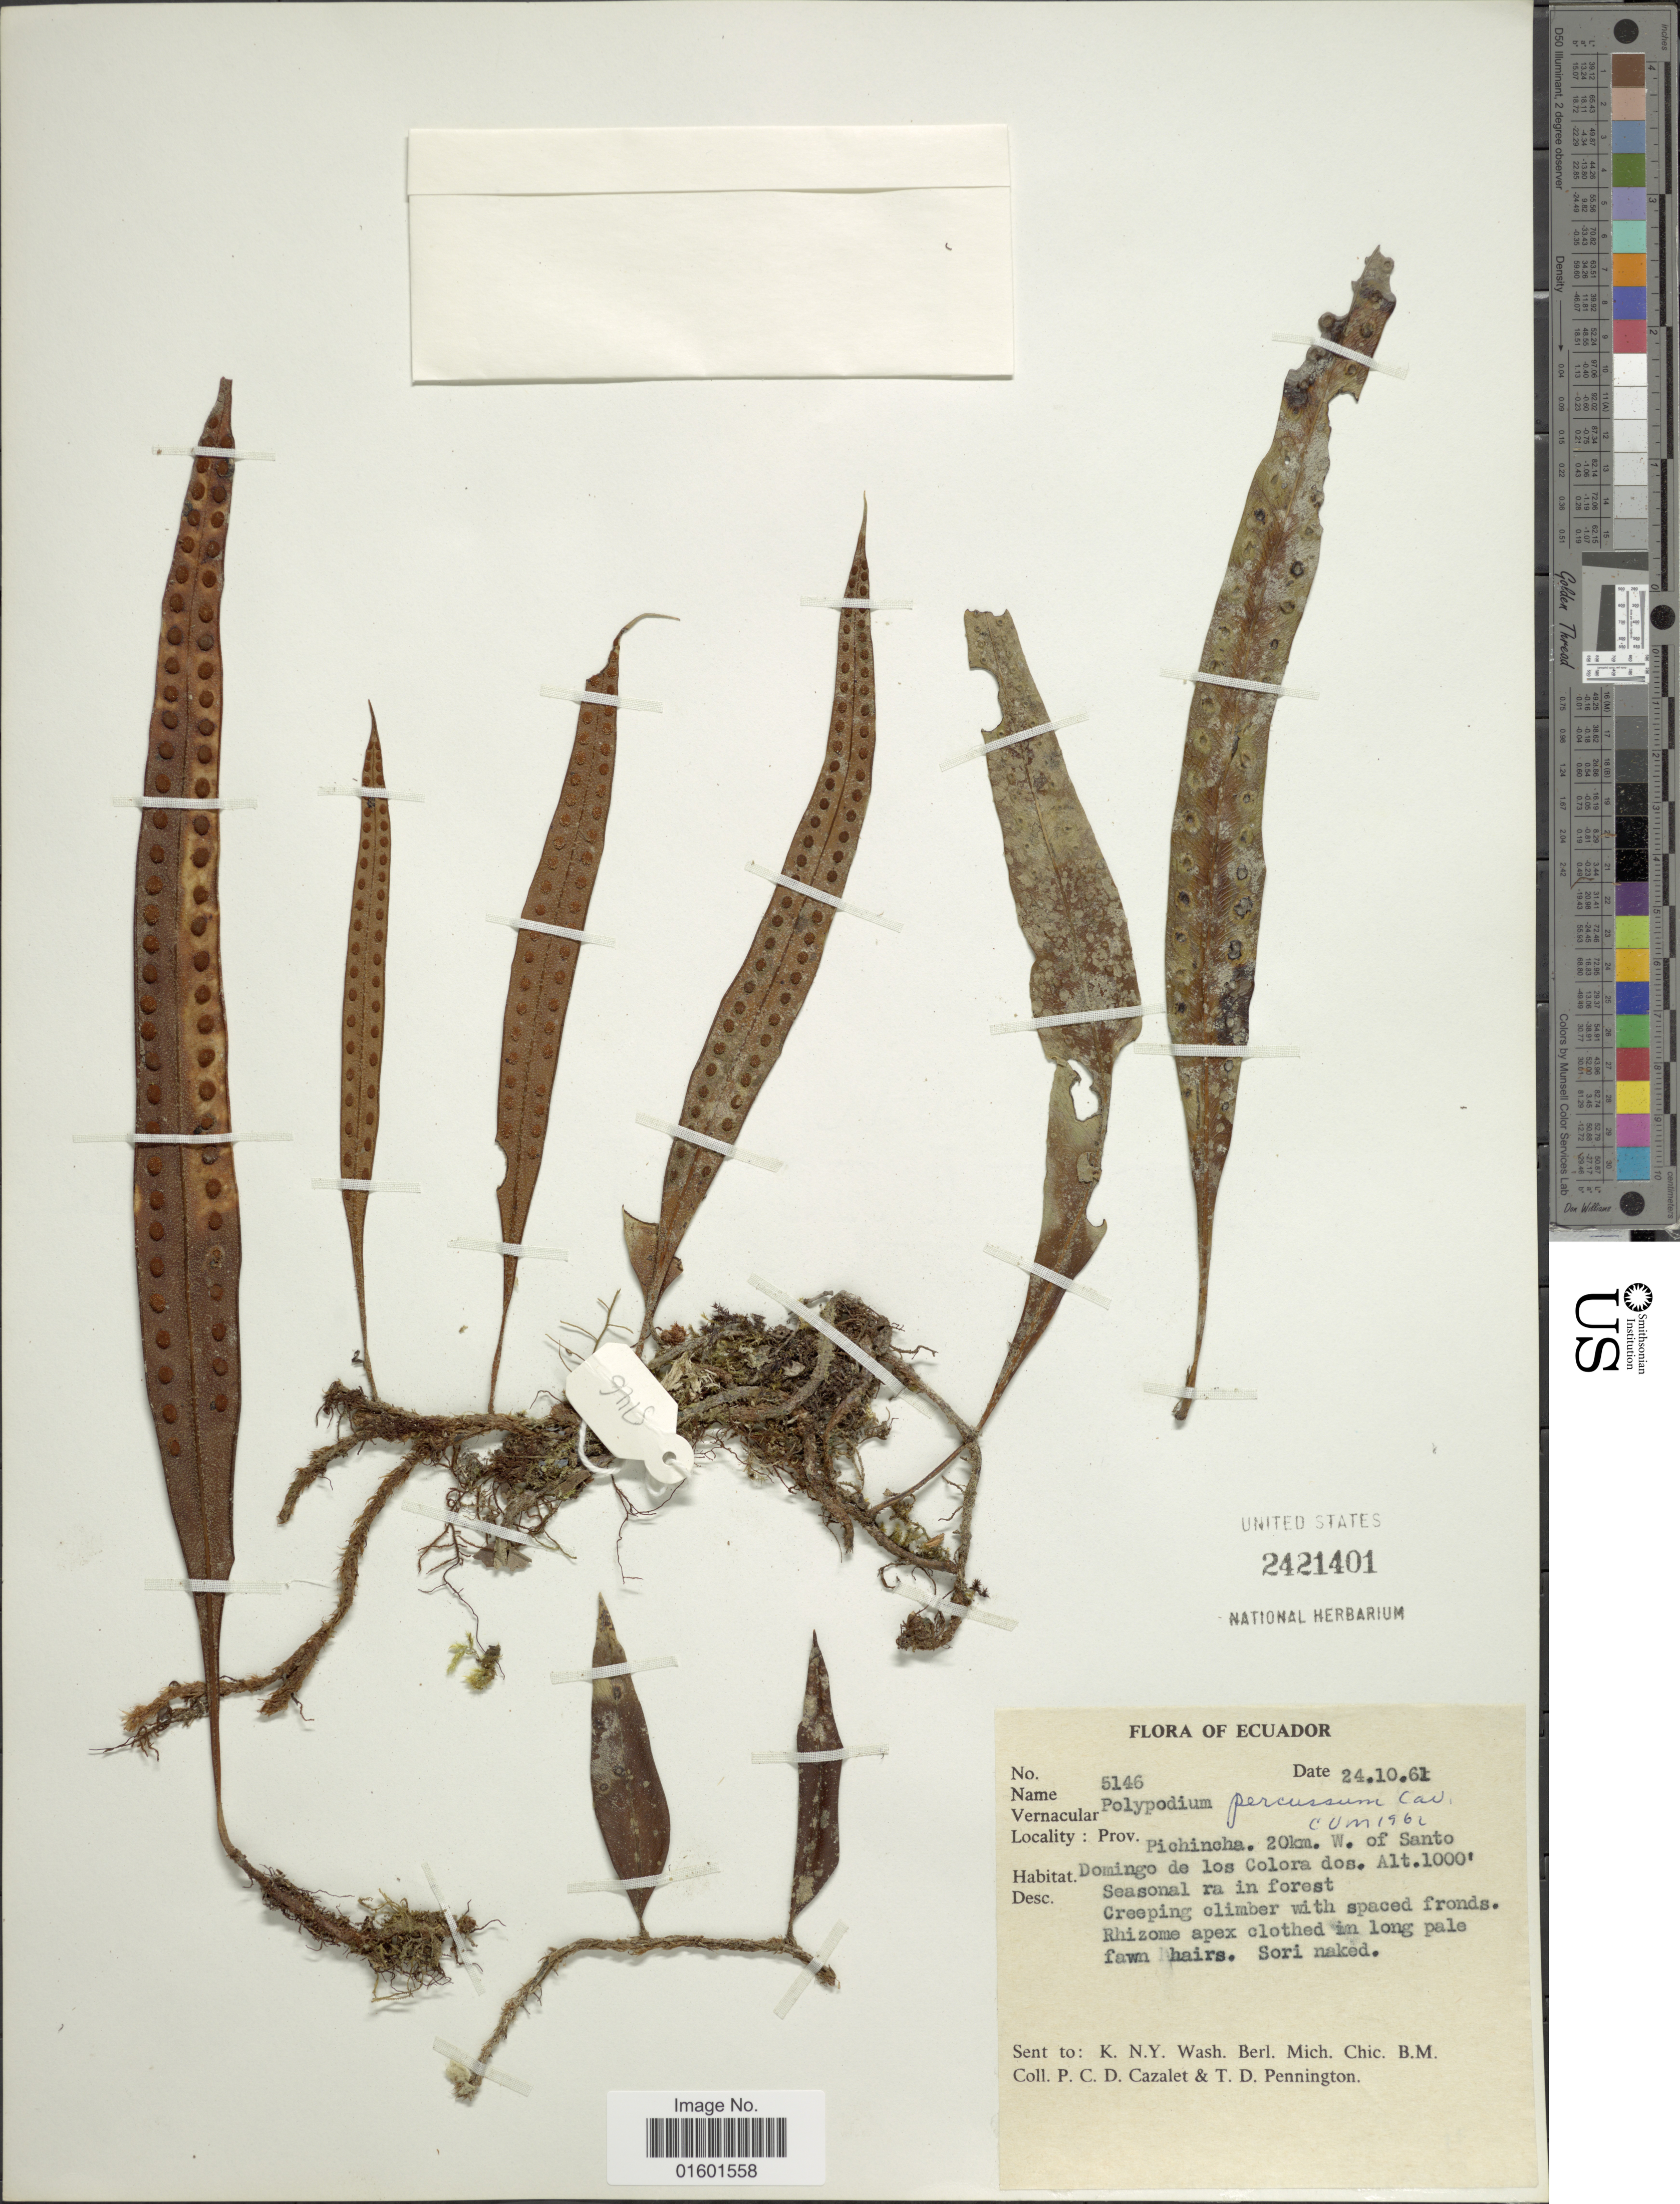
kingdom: Plantae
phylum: Tracheophyta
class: Polypodiopsida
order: Polypodiales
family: Polypodiaceae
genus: Microgramma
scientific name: Microgramma percussa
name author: (Cav.) de la Sota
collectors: P. C. D. Cazalet & T. D. Pennington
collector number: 5146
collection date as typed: Transcribed d/m/y: 24/10/61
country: Ecuador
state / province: Pichincha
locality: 20 km. W of Santo Domingo de los Colorados.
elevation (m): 305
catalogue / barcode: US 2421401